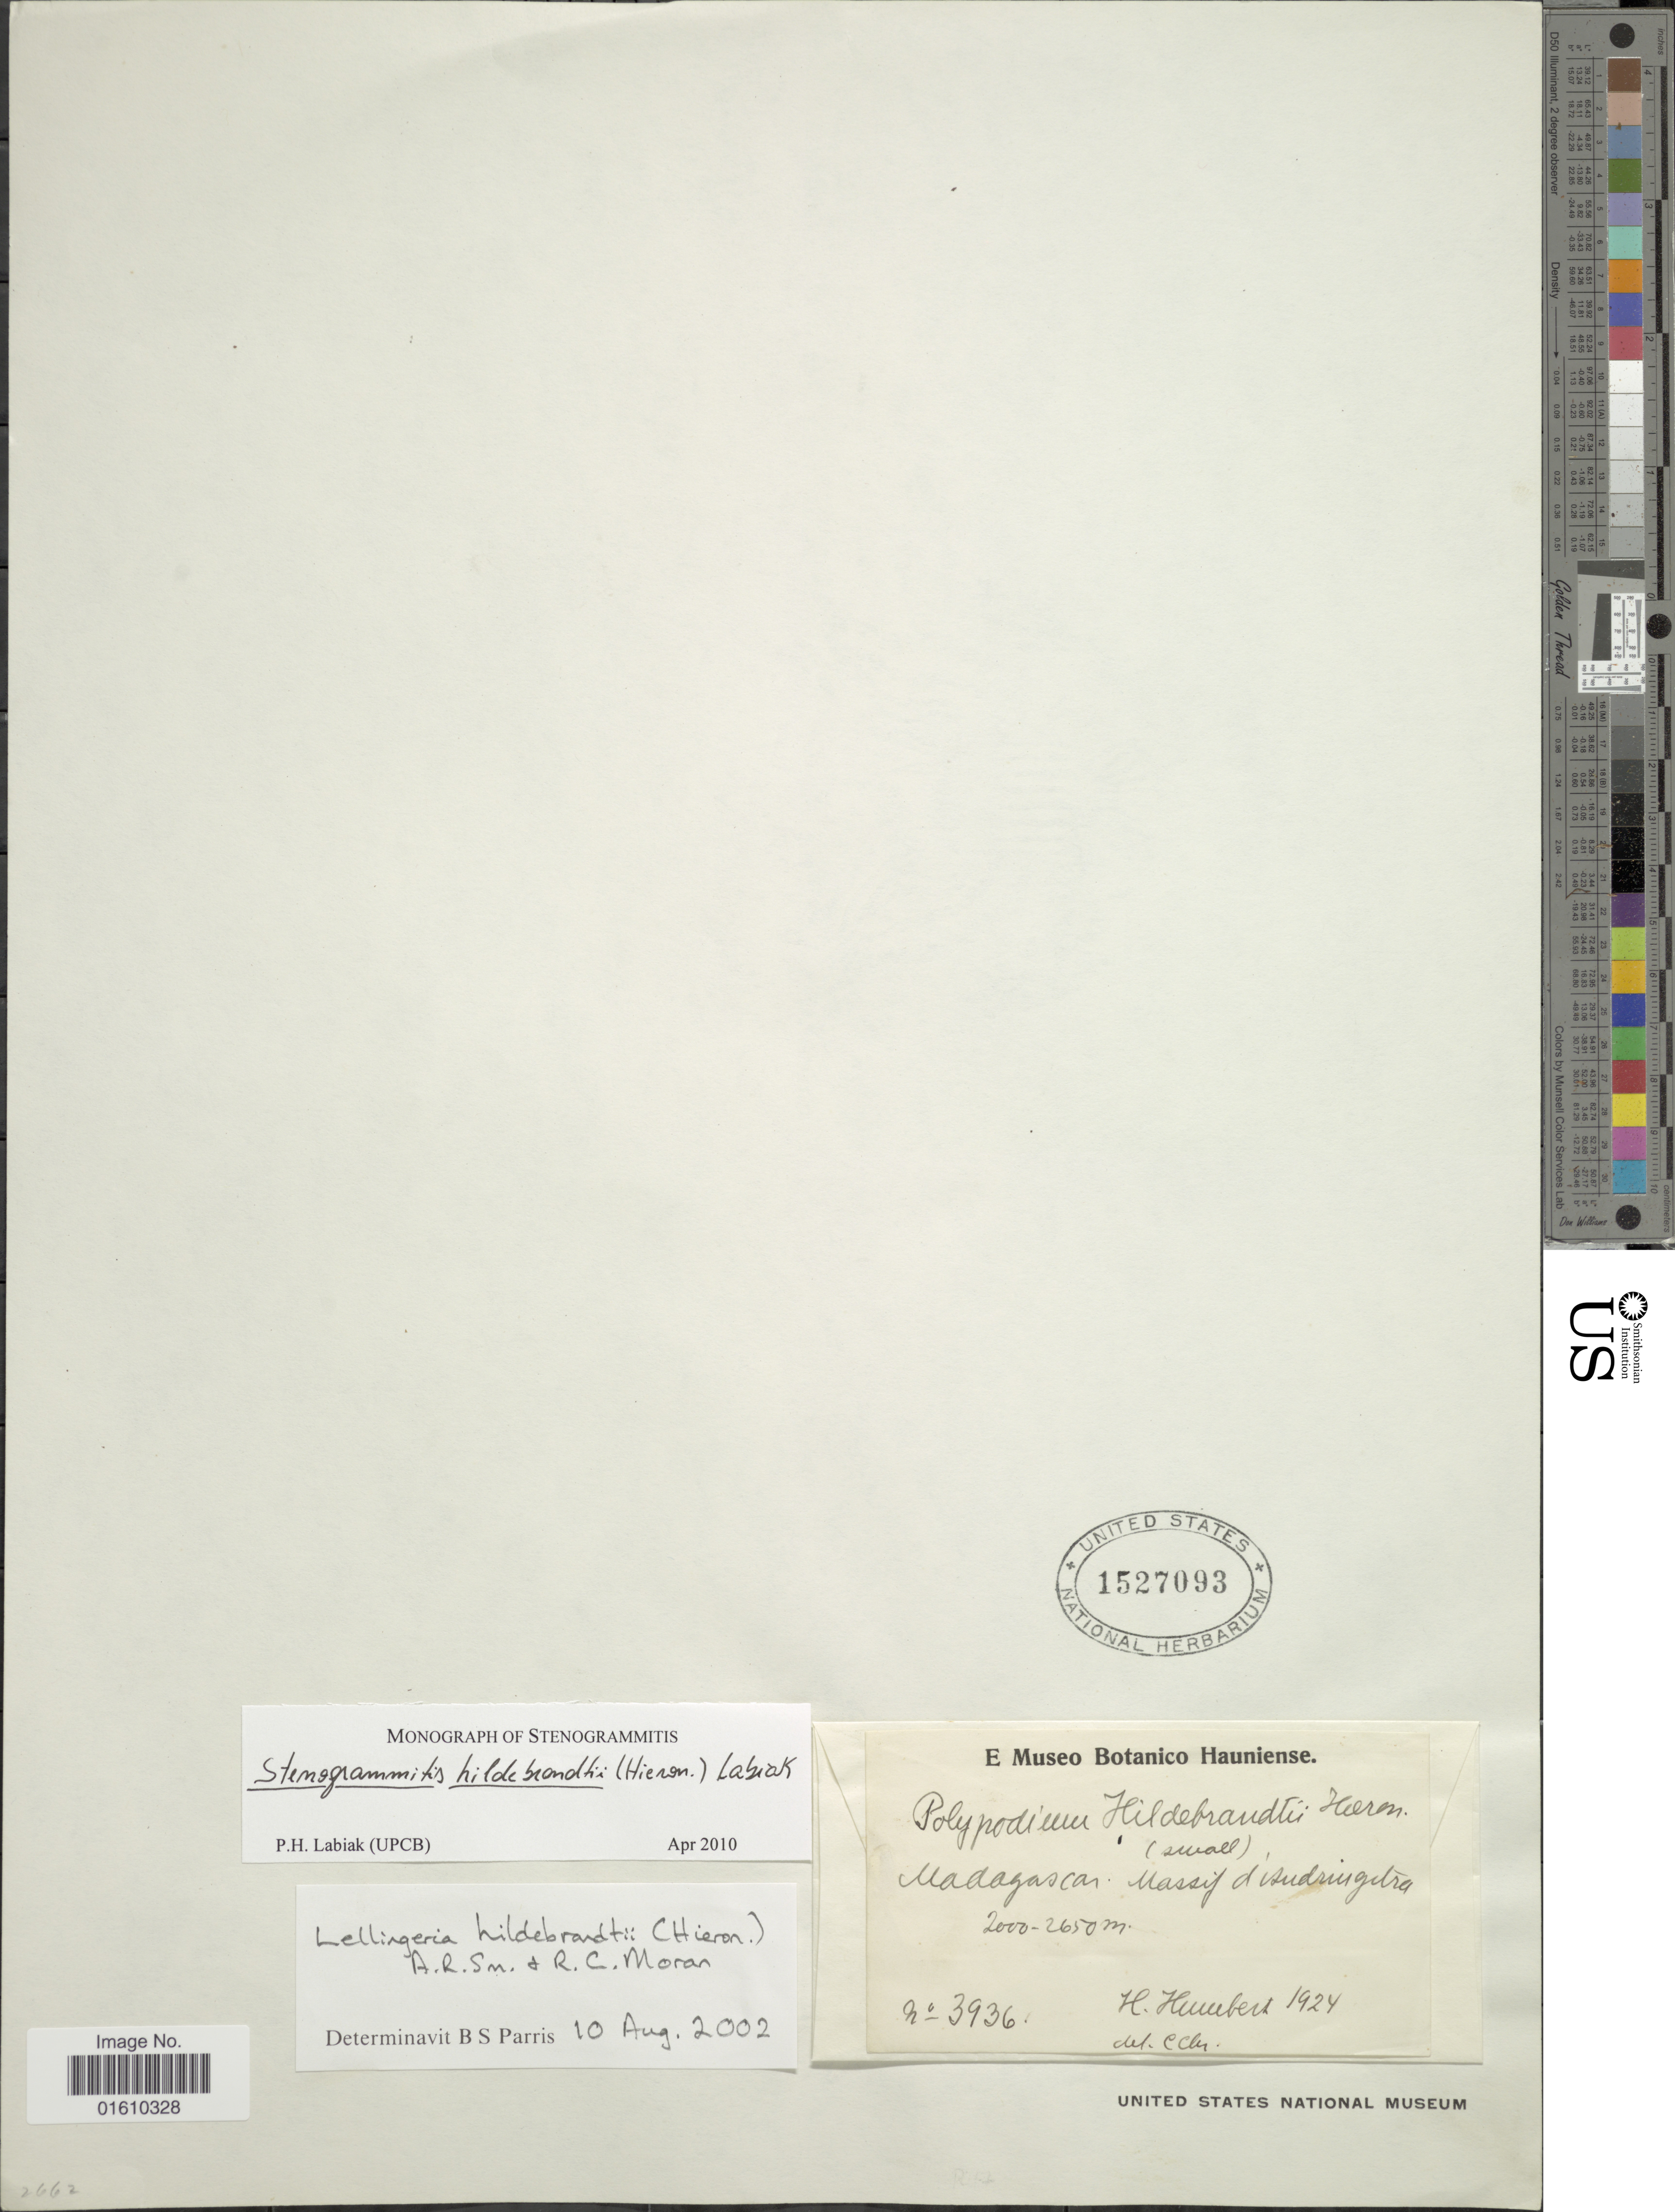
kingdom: Plantae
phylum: Tracheophyta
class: Polypodiopsida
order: Polypodiales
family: Polypodiaceae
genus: Stenogrammitis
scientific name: Stenogrammitis hildebrandtii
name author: (Hieron.) Labiak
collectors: H. Humbert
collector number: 3936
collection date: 1924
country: Madagascar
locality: Massif d' Andringitra.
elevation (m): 2000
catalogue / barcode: US 1527093